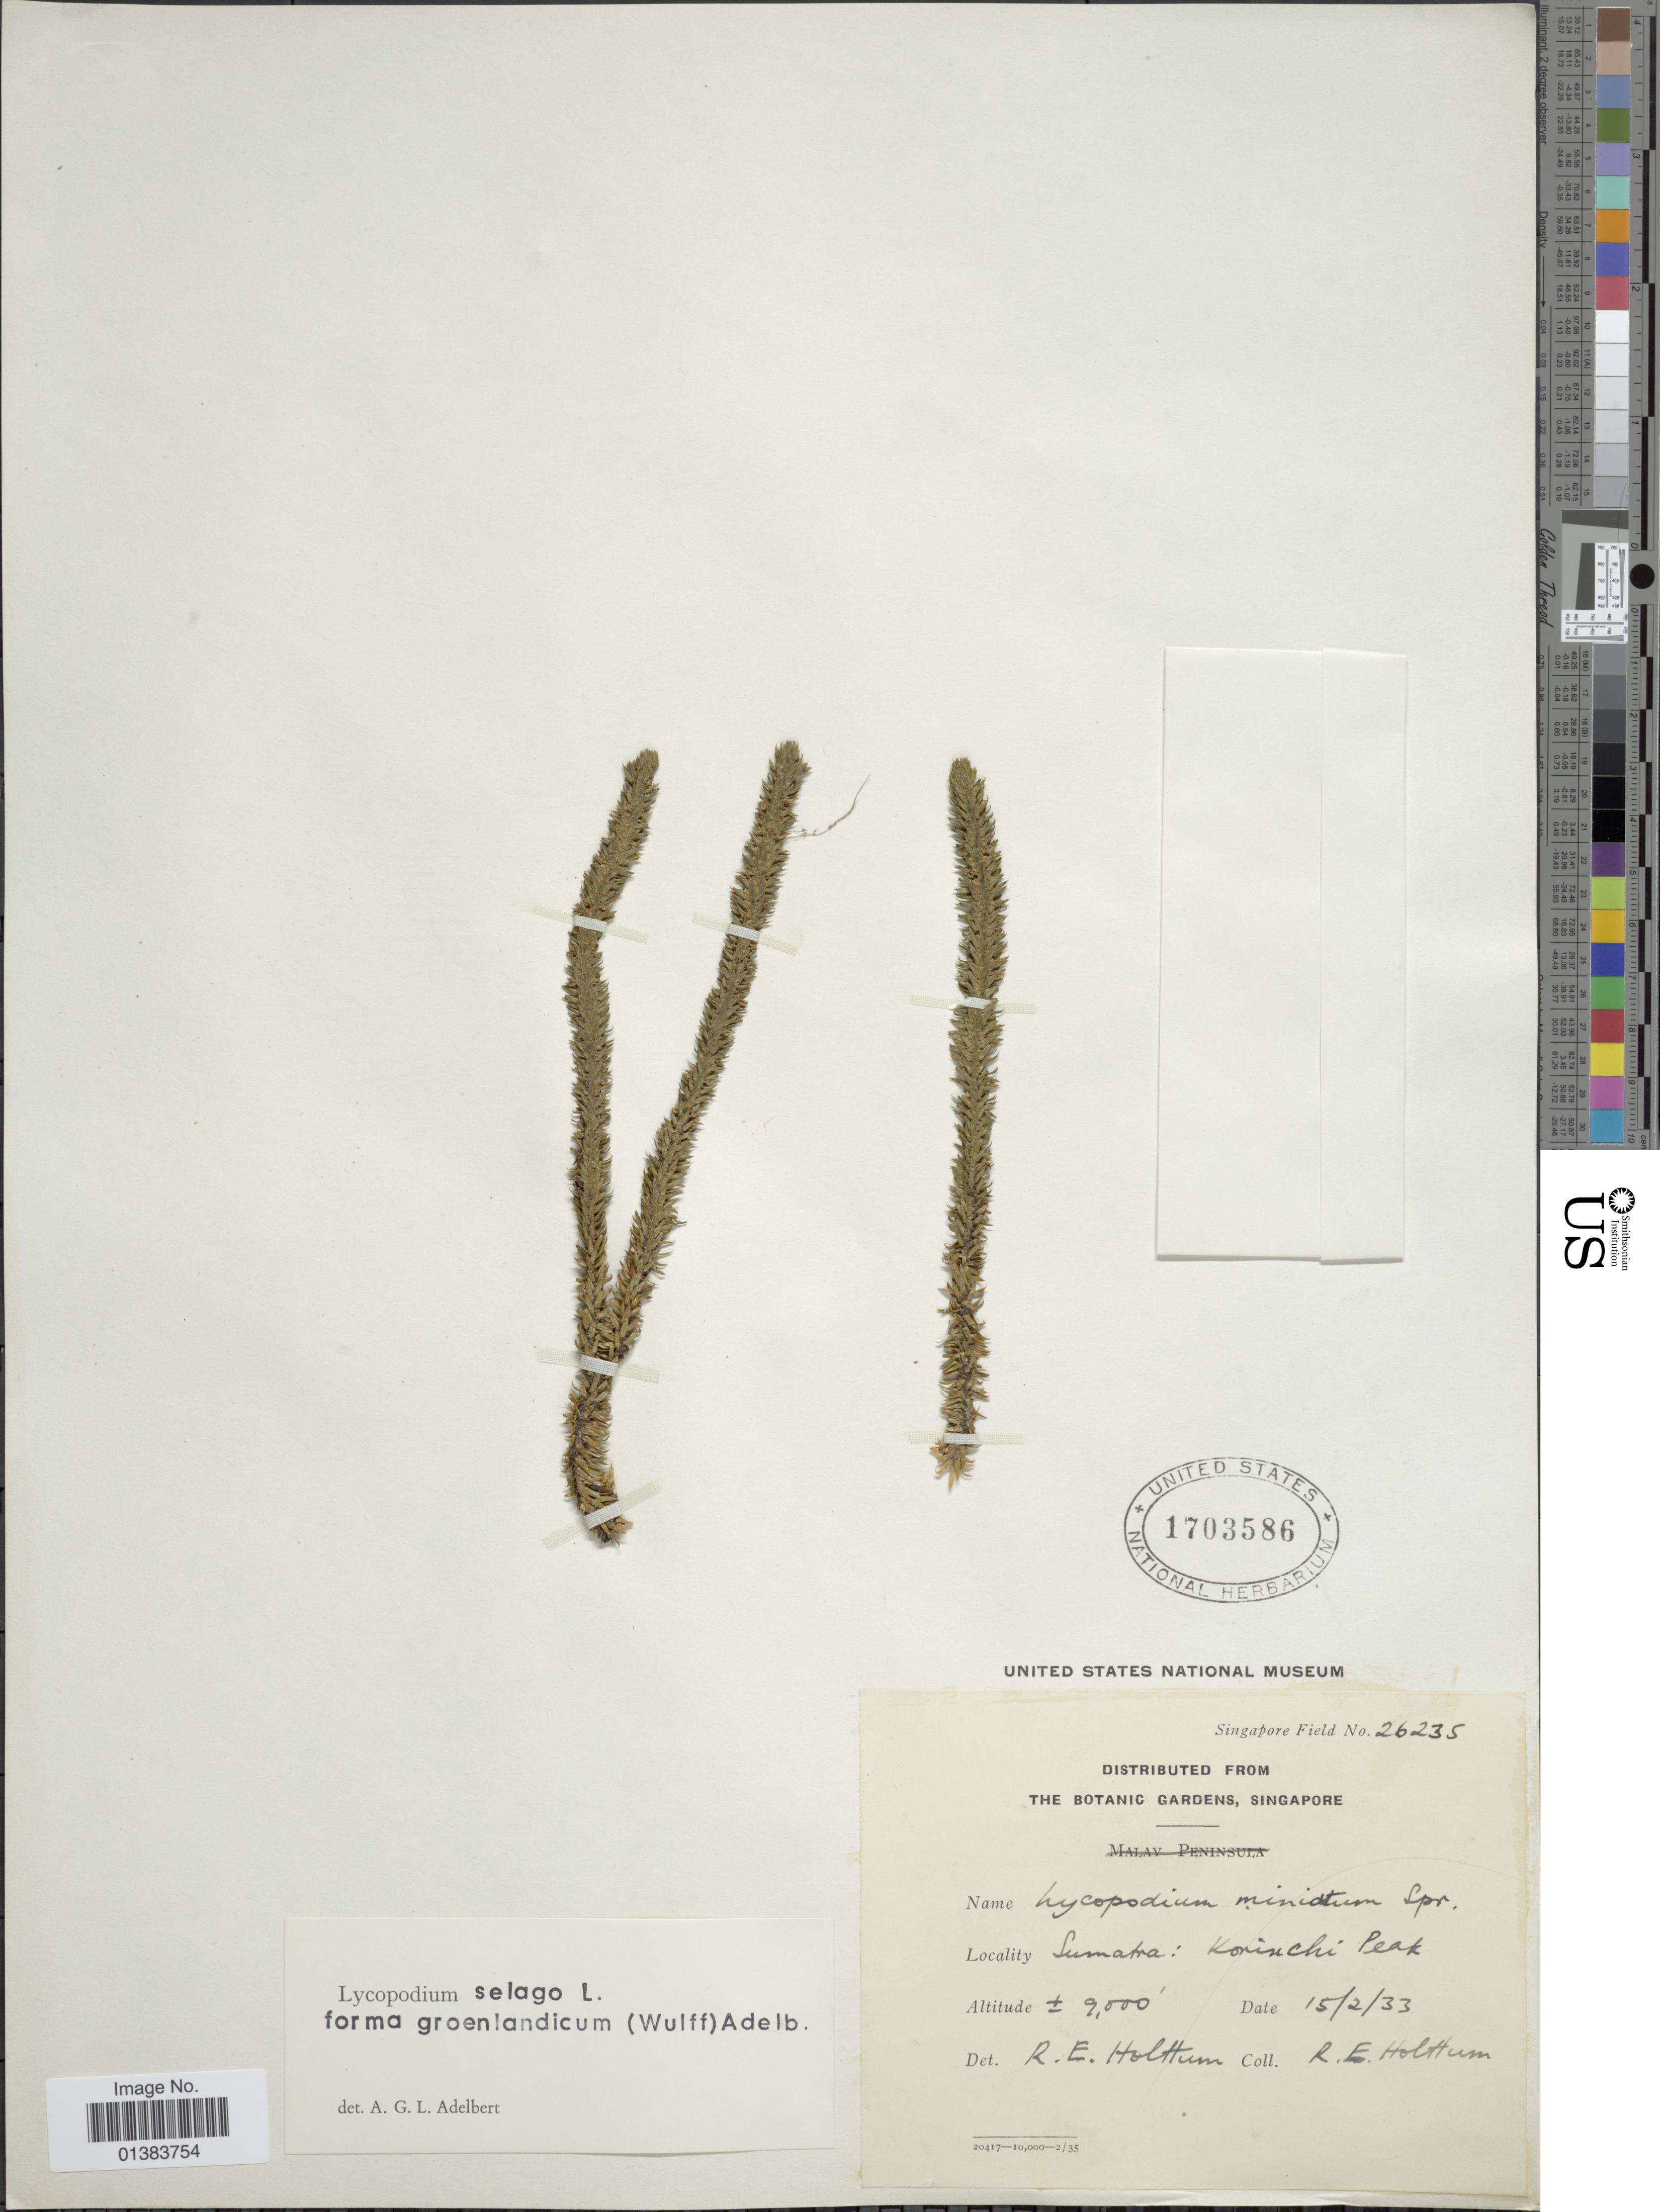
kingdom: Plantae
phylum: Tracheophyta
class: Lycopodiopsida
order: Lycopodiales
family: Lycopodiaceae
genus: Huperzia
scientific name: Huperzia selago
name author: (L.) Bernh. ex Schrank & Mart.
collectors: R. E. Holttum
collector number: Singapore Field 26235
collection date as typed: Transcribed d/m/y: 15/2/33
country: Indonesia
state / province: Sumatra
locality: Koninchi Peak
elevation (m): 2743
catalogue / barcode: US 1703586